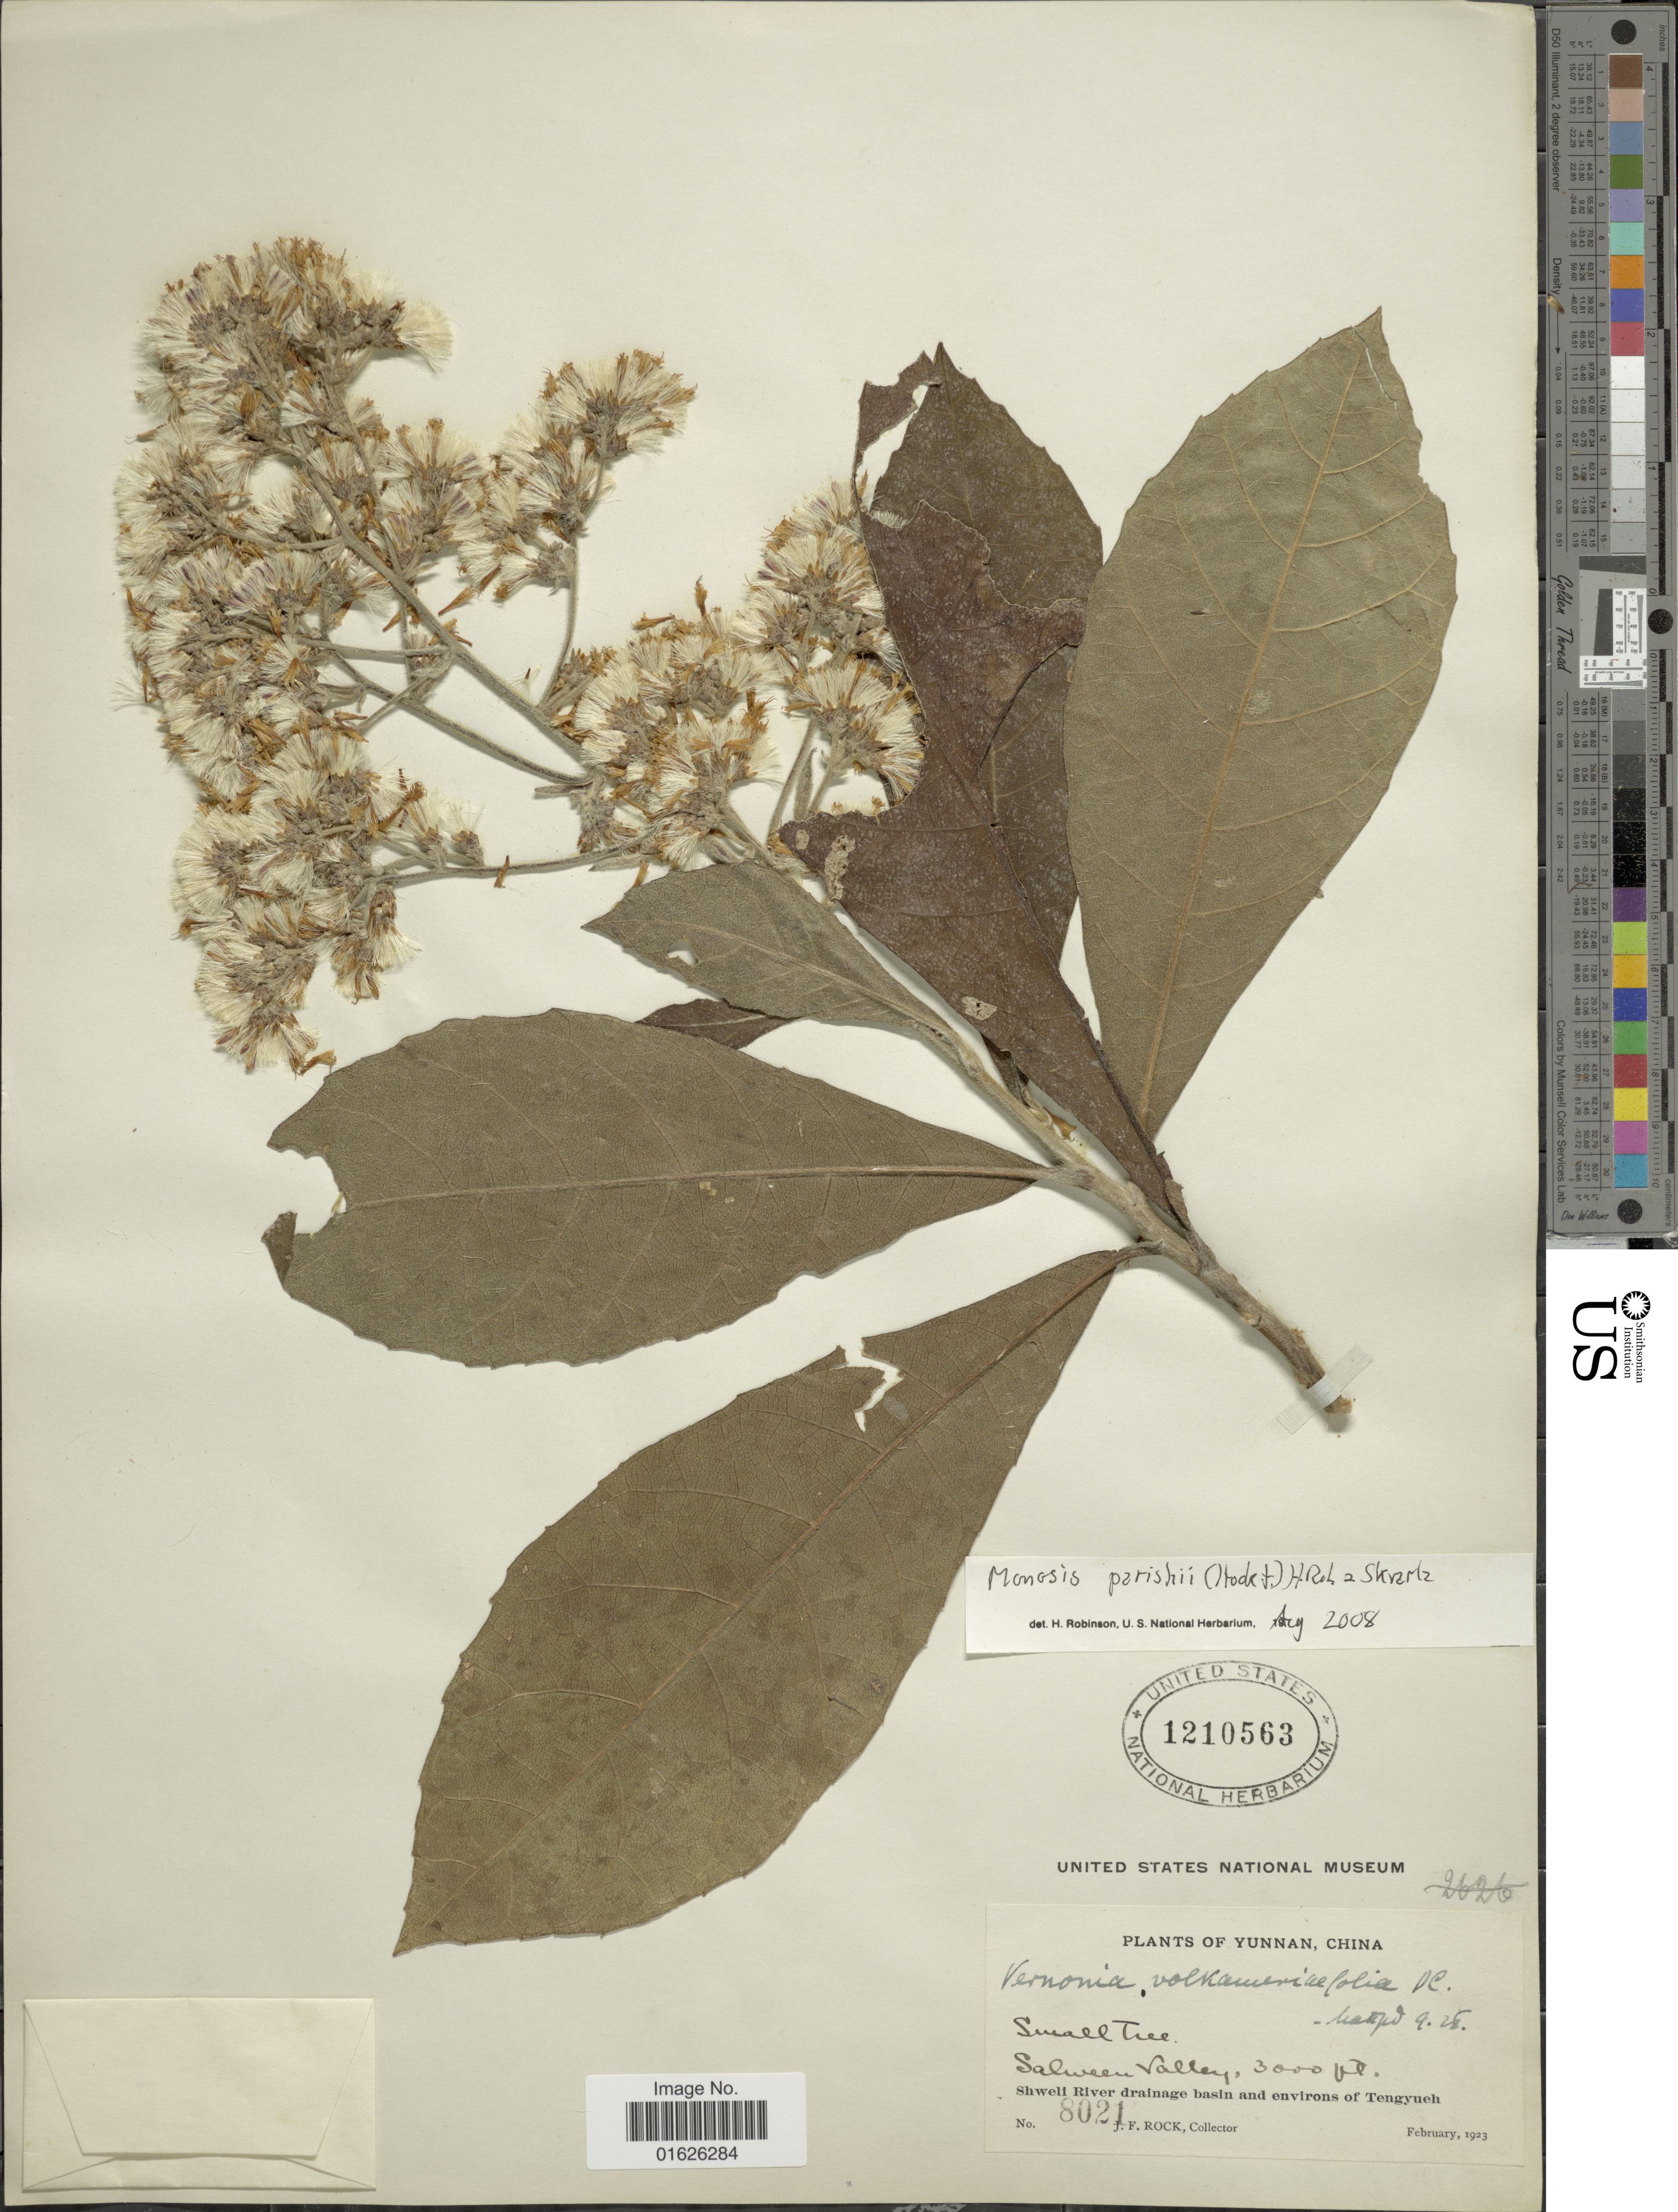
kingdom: Plantae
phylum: Tracheophyta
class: Magnoliopsida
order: Asterales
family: Asteraceae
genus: Monosis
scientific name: Monosis parishii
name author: (Hook. f.) H. Rob. & Skvarla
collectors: J. Rock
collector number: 8021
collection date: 1923-02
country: China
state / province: Yunnan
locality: Salween Valley, Shweli River drainage basin and environs of Tengyueh.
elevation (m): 914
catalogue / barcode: US 1210563